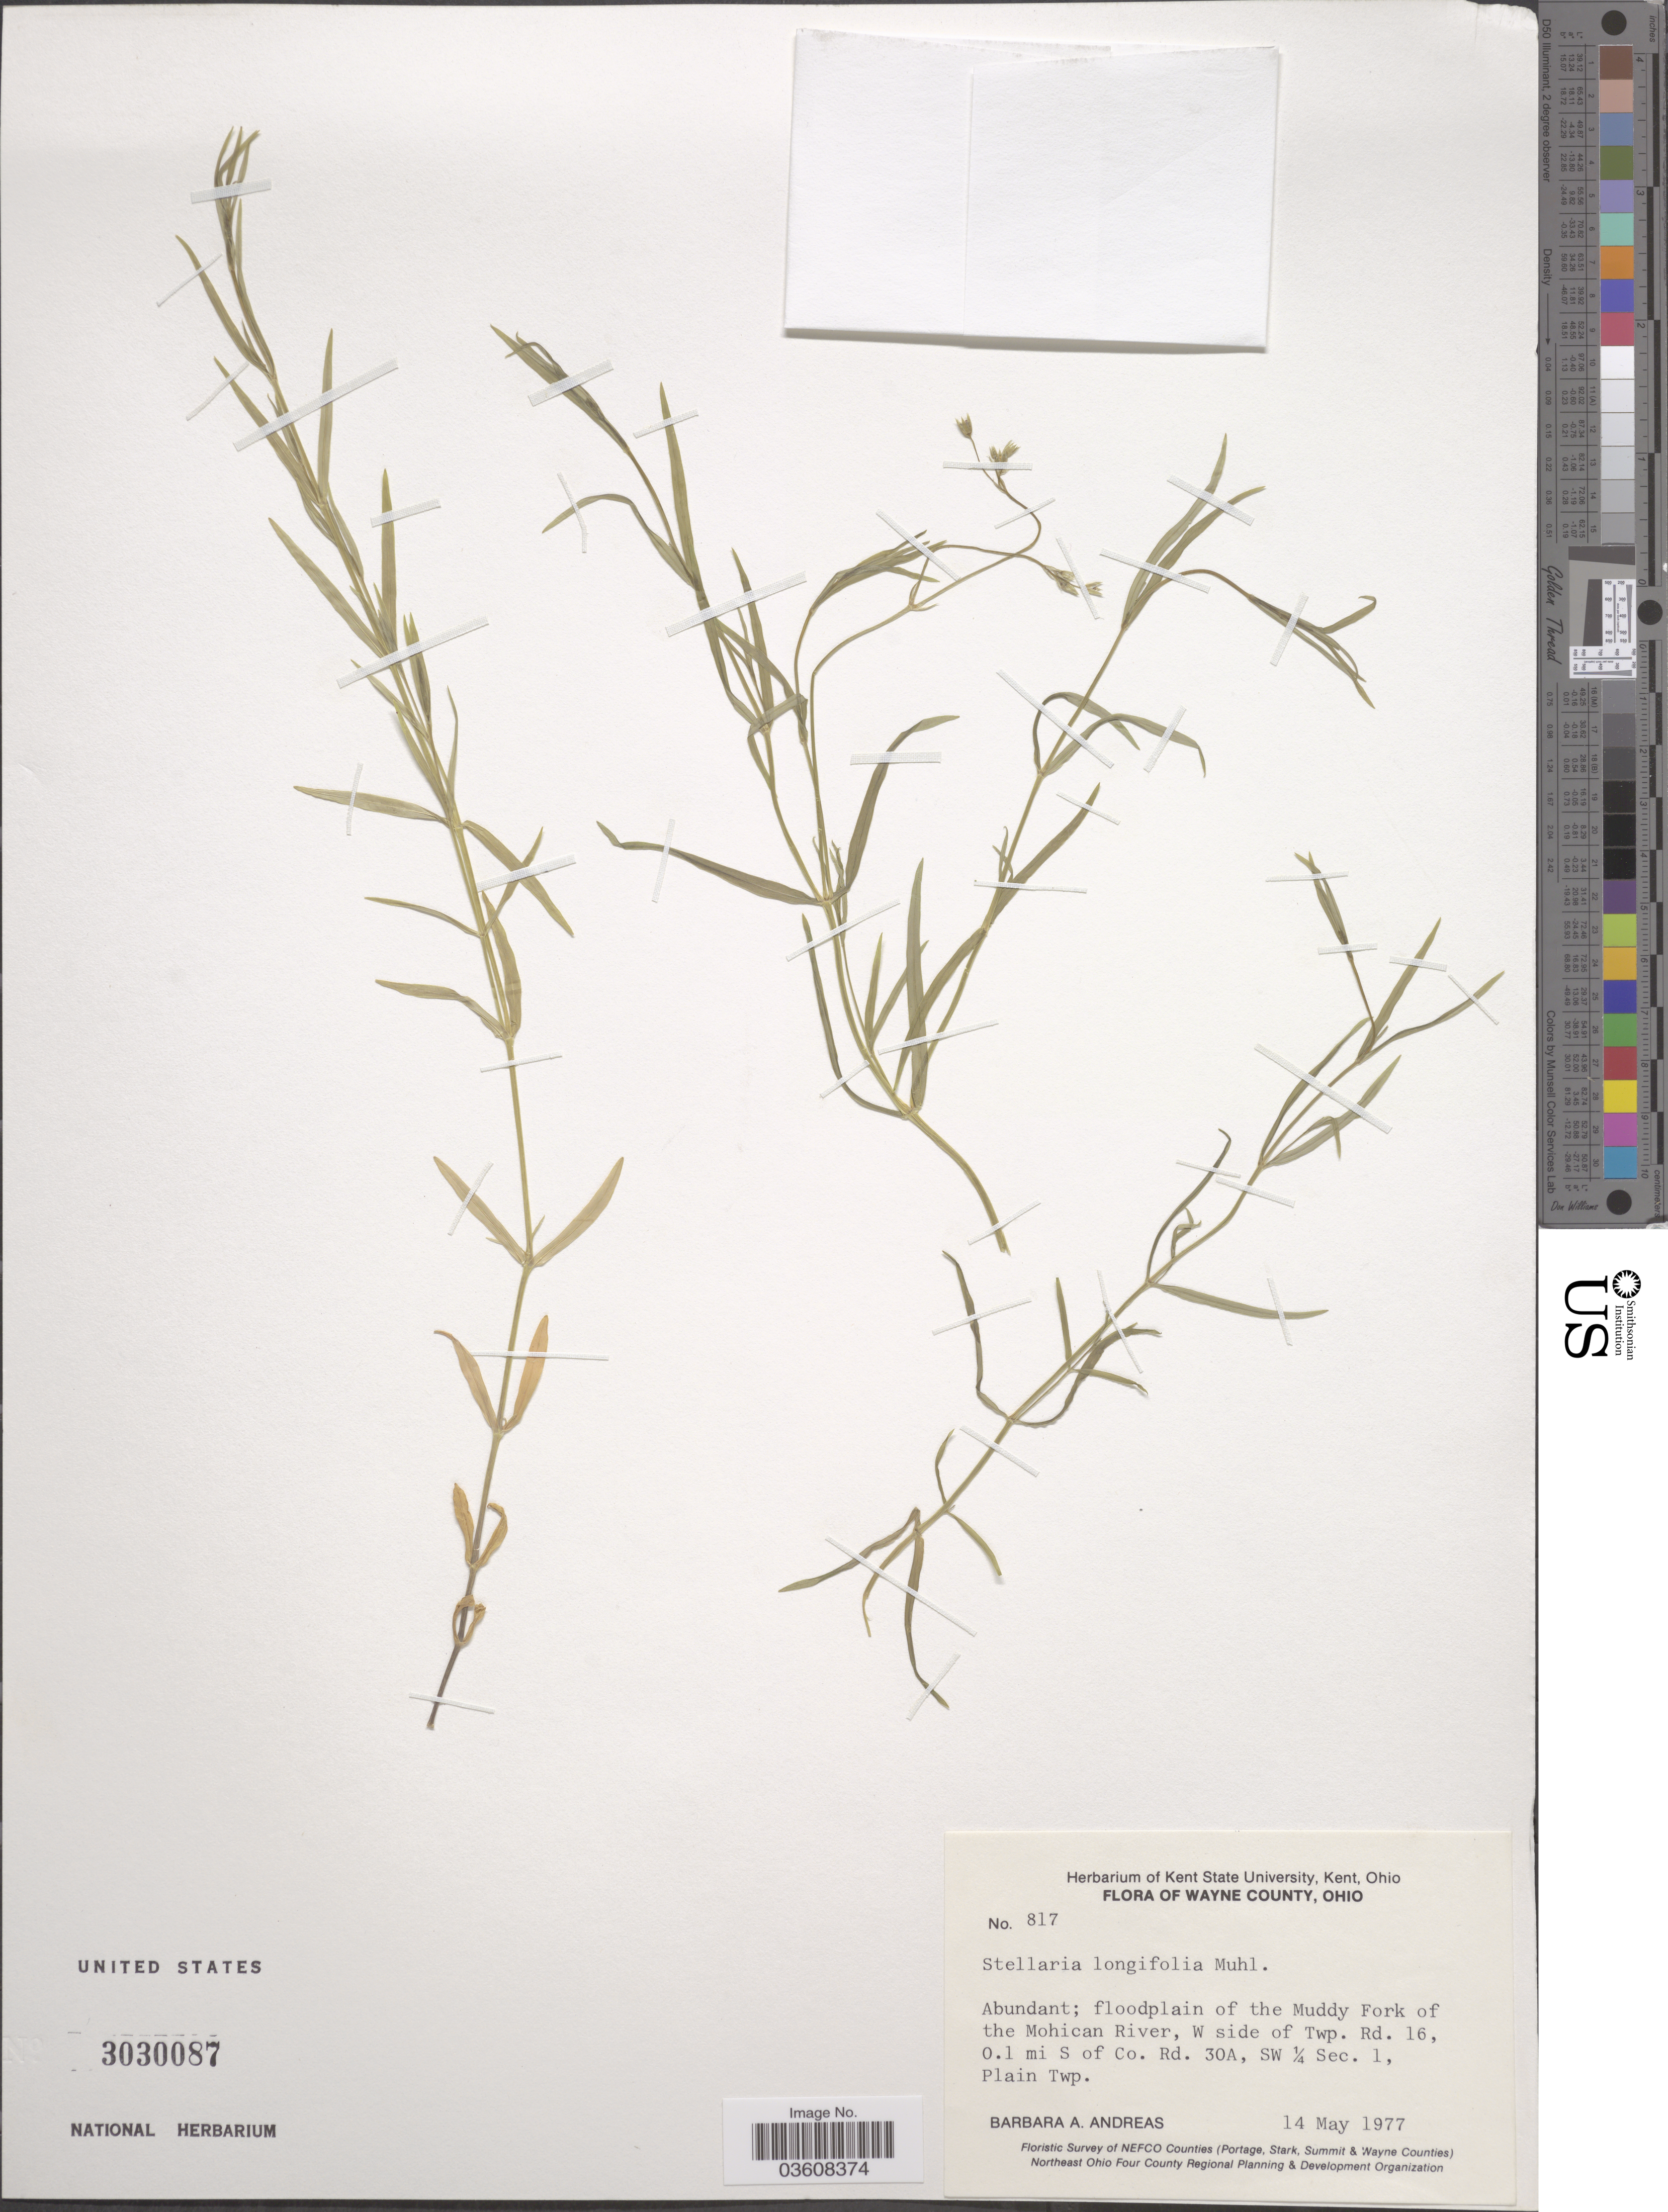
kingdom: Plantae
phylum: Tracheophyta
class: Magnoliopsida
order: Caryophyllales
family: Caryophyllaceae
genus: Stellaria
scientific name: Stellaria longifolia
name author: Muhl. ex Willd.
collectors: B. A. Andreas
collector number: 817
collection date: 1977-05-14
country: United States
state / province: Ohio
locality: Wayne County. Floodplain of the Muddy Fork of the Mohican River, W side of Twp. Rd. 16, 0.1 mi S of Co. Rd. 30A, SW 1/4 Sec. 1, Plain Twp.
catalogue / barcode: US 3030087